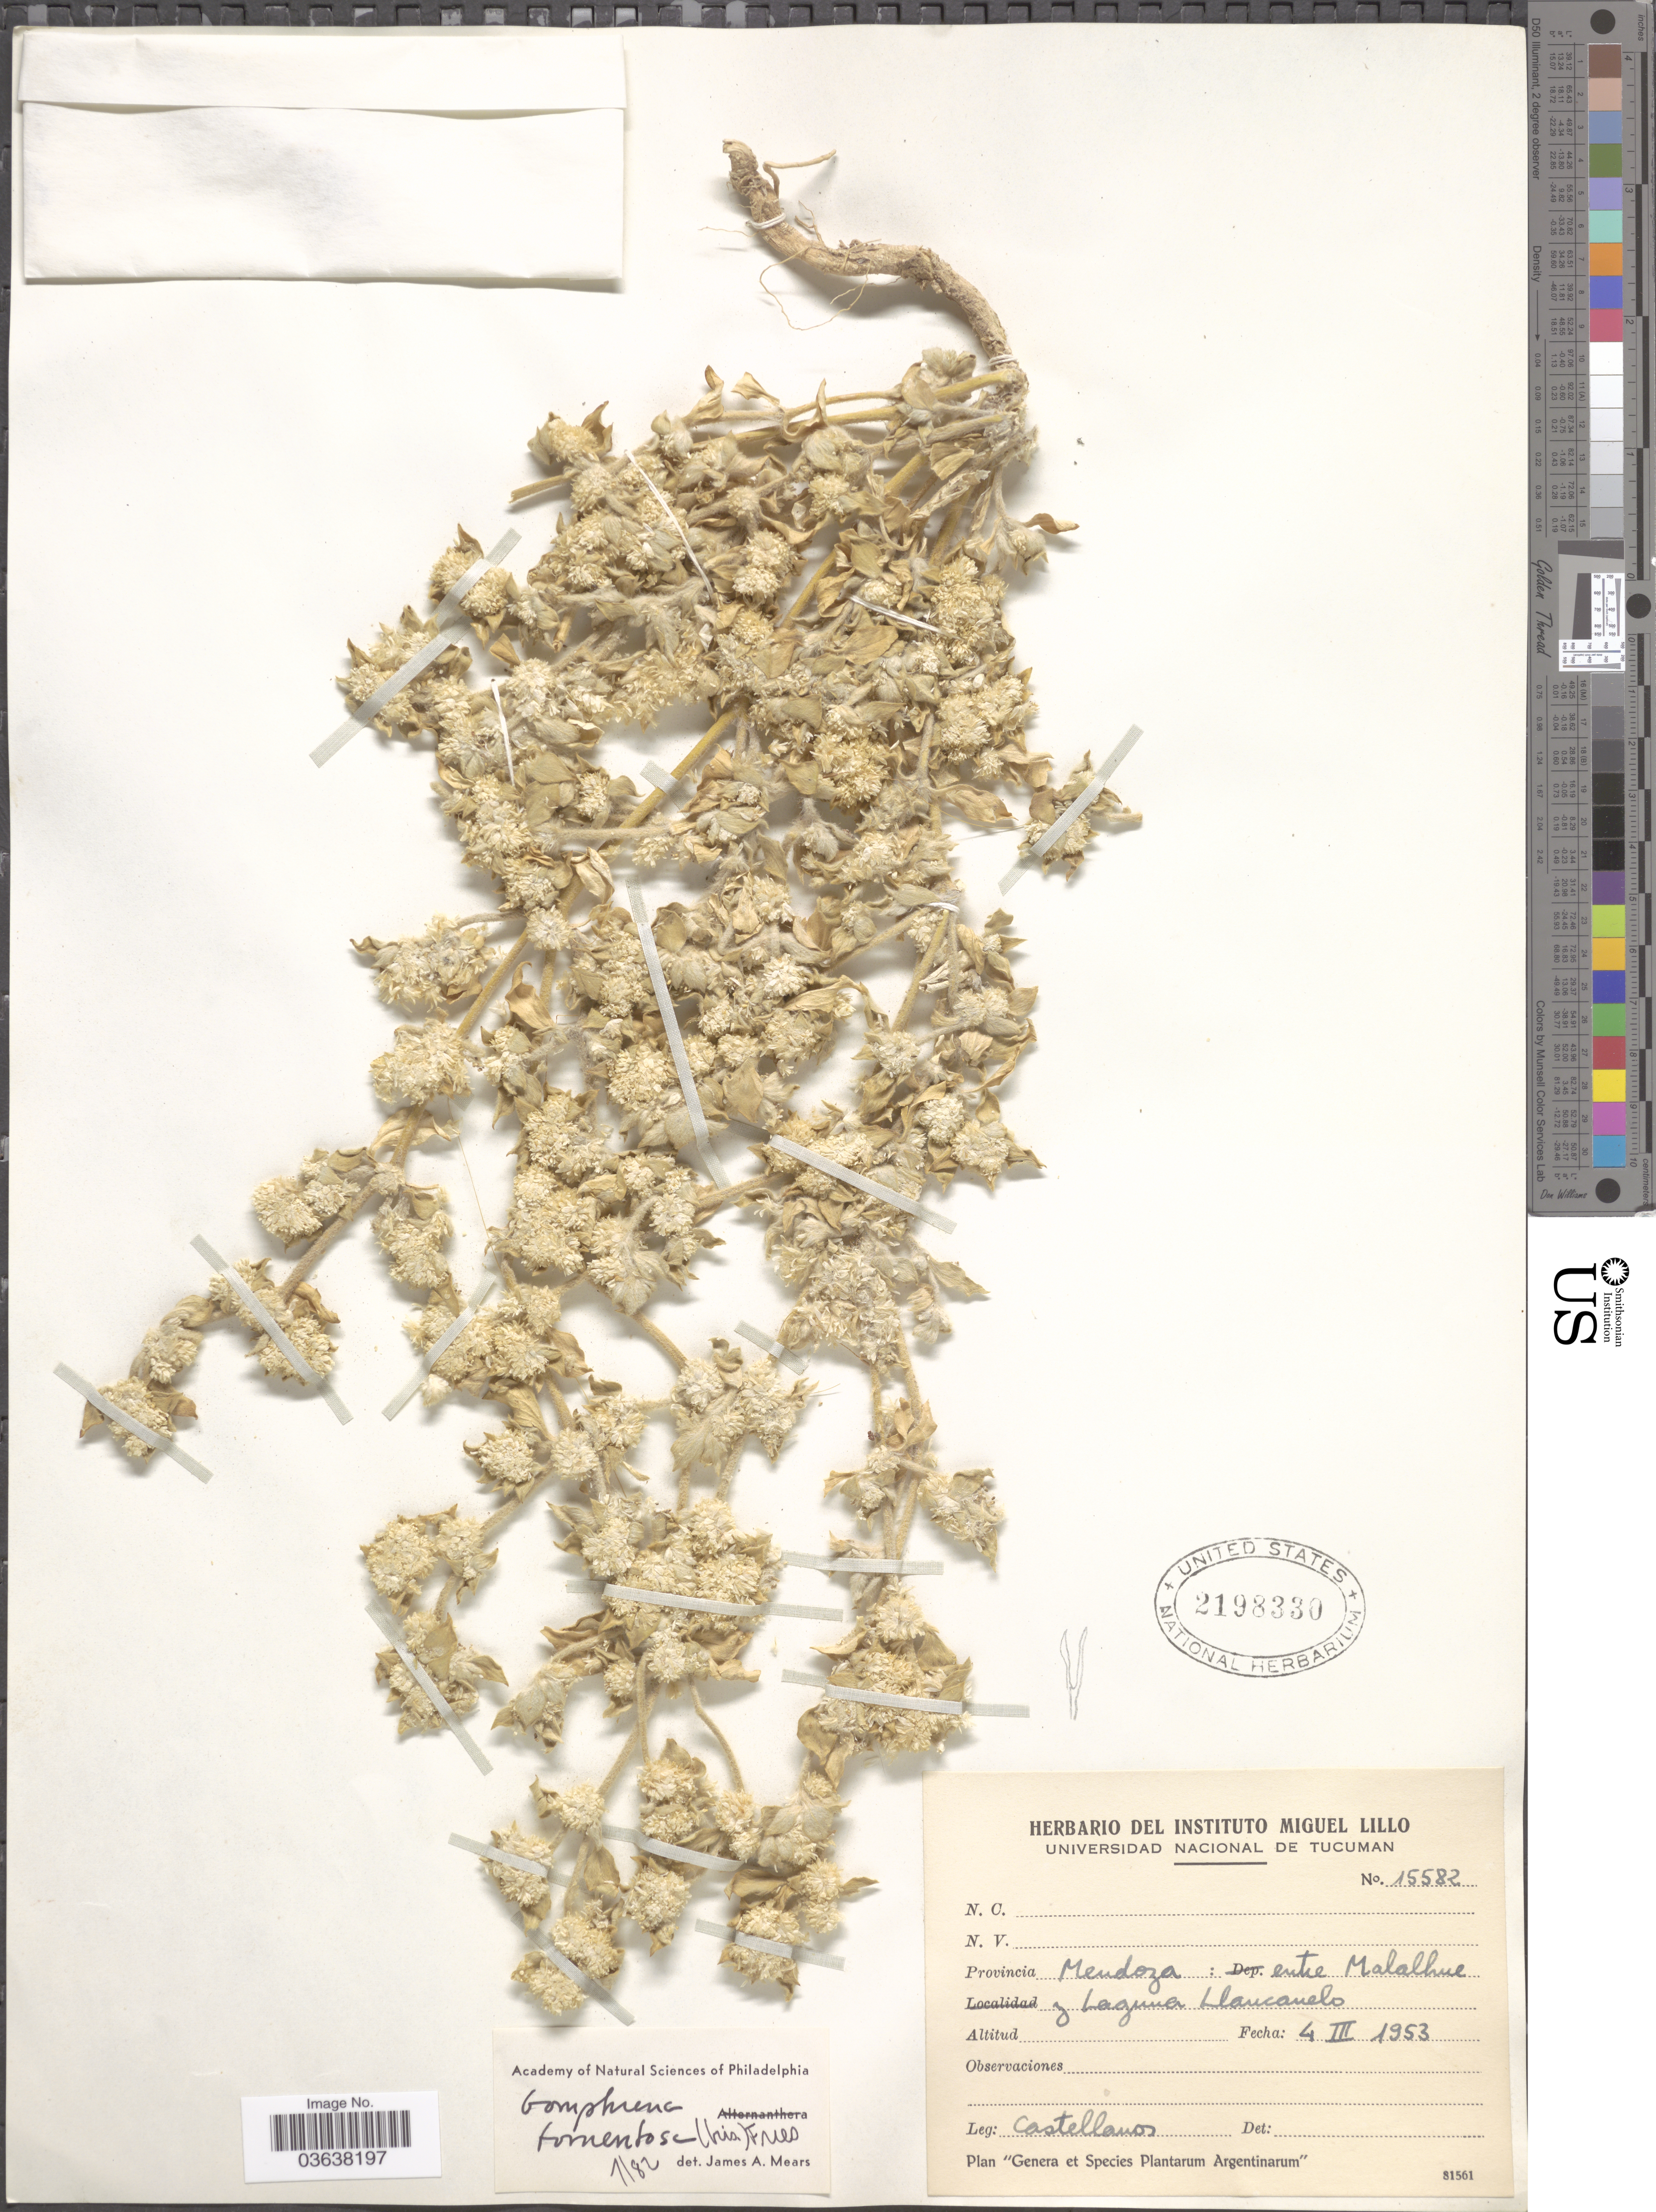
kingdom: Plantae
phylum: Tracheophyta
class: Magnoliopsida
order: Caryophyllales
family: Amaranthaceae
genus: Gomphrena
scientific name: Gomphrena tomentosa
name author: (Griseb.) R.E. Fr.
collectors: -- Castellanos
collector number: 15582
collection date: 1953-03-04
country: Argentina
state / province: Mendoza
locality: Entre Malalhue y Laguna Llancanelo.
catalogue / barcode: US 2198330